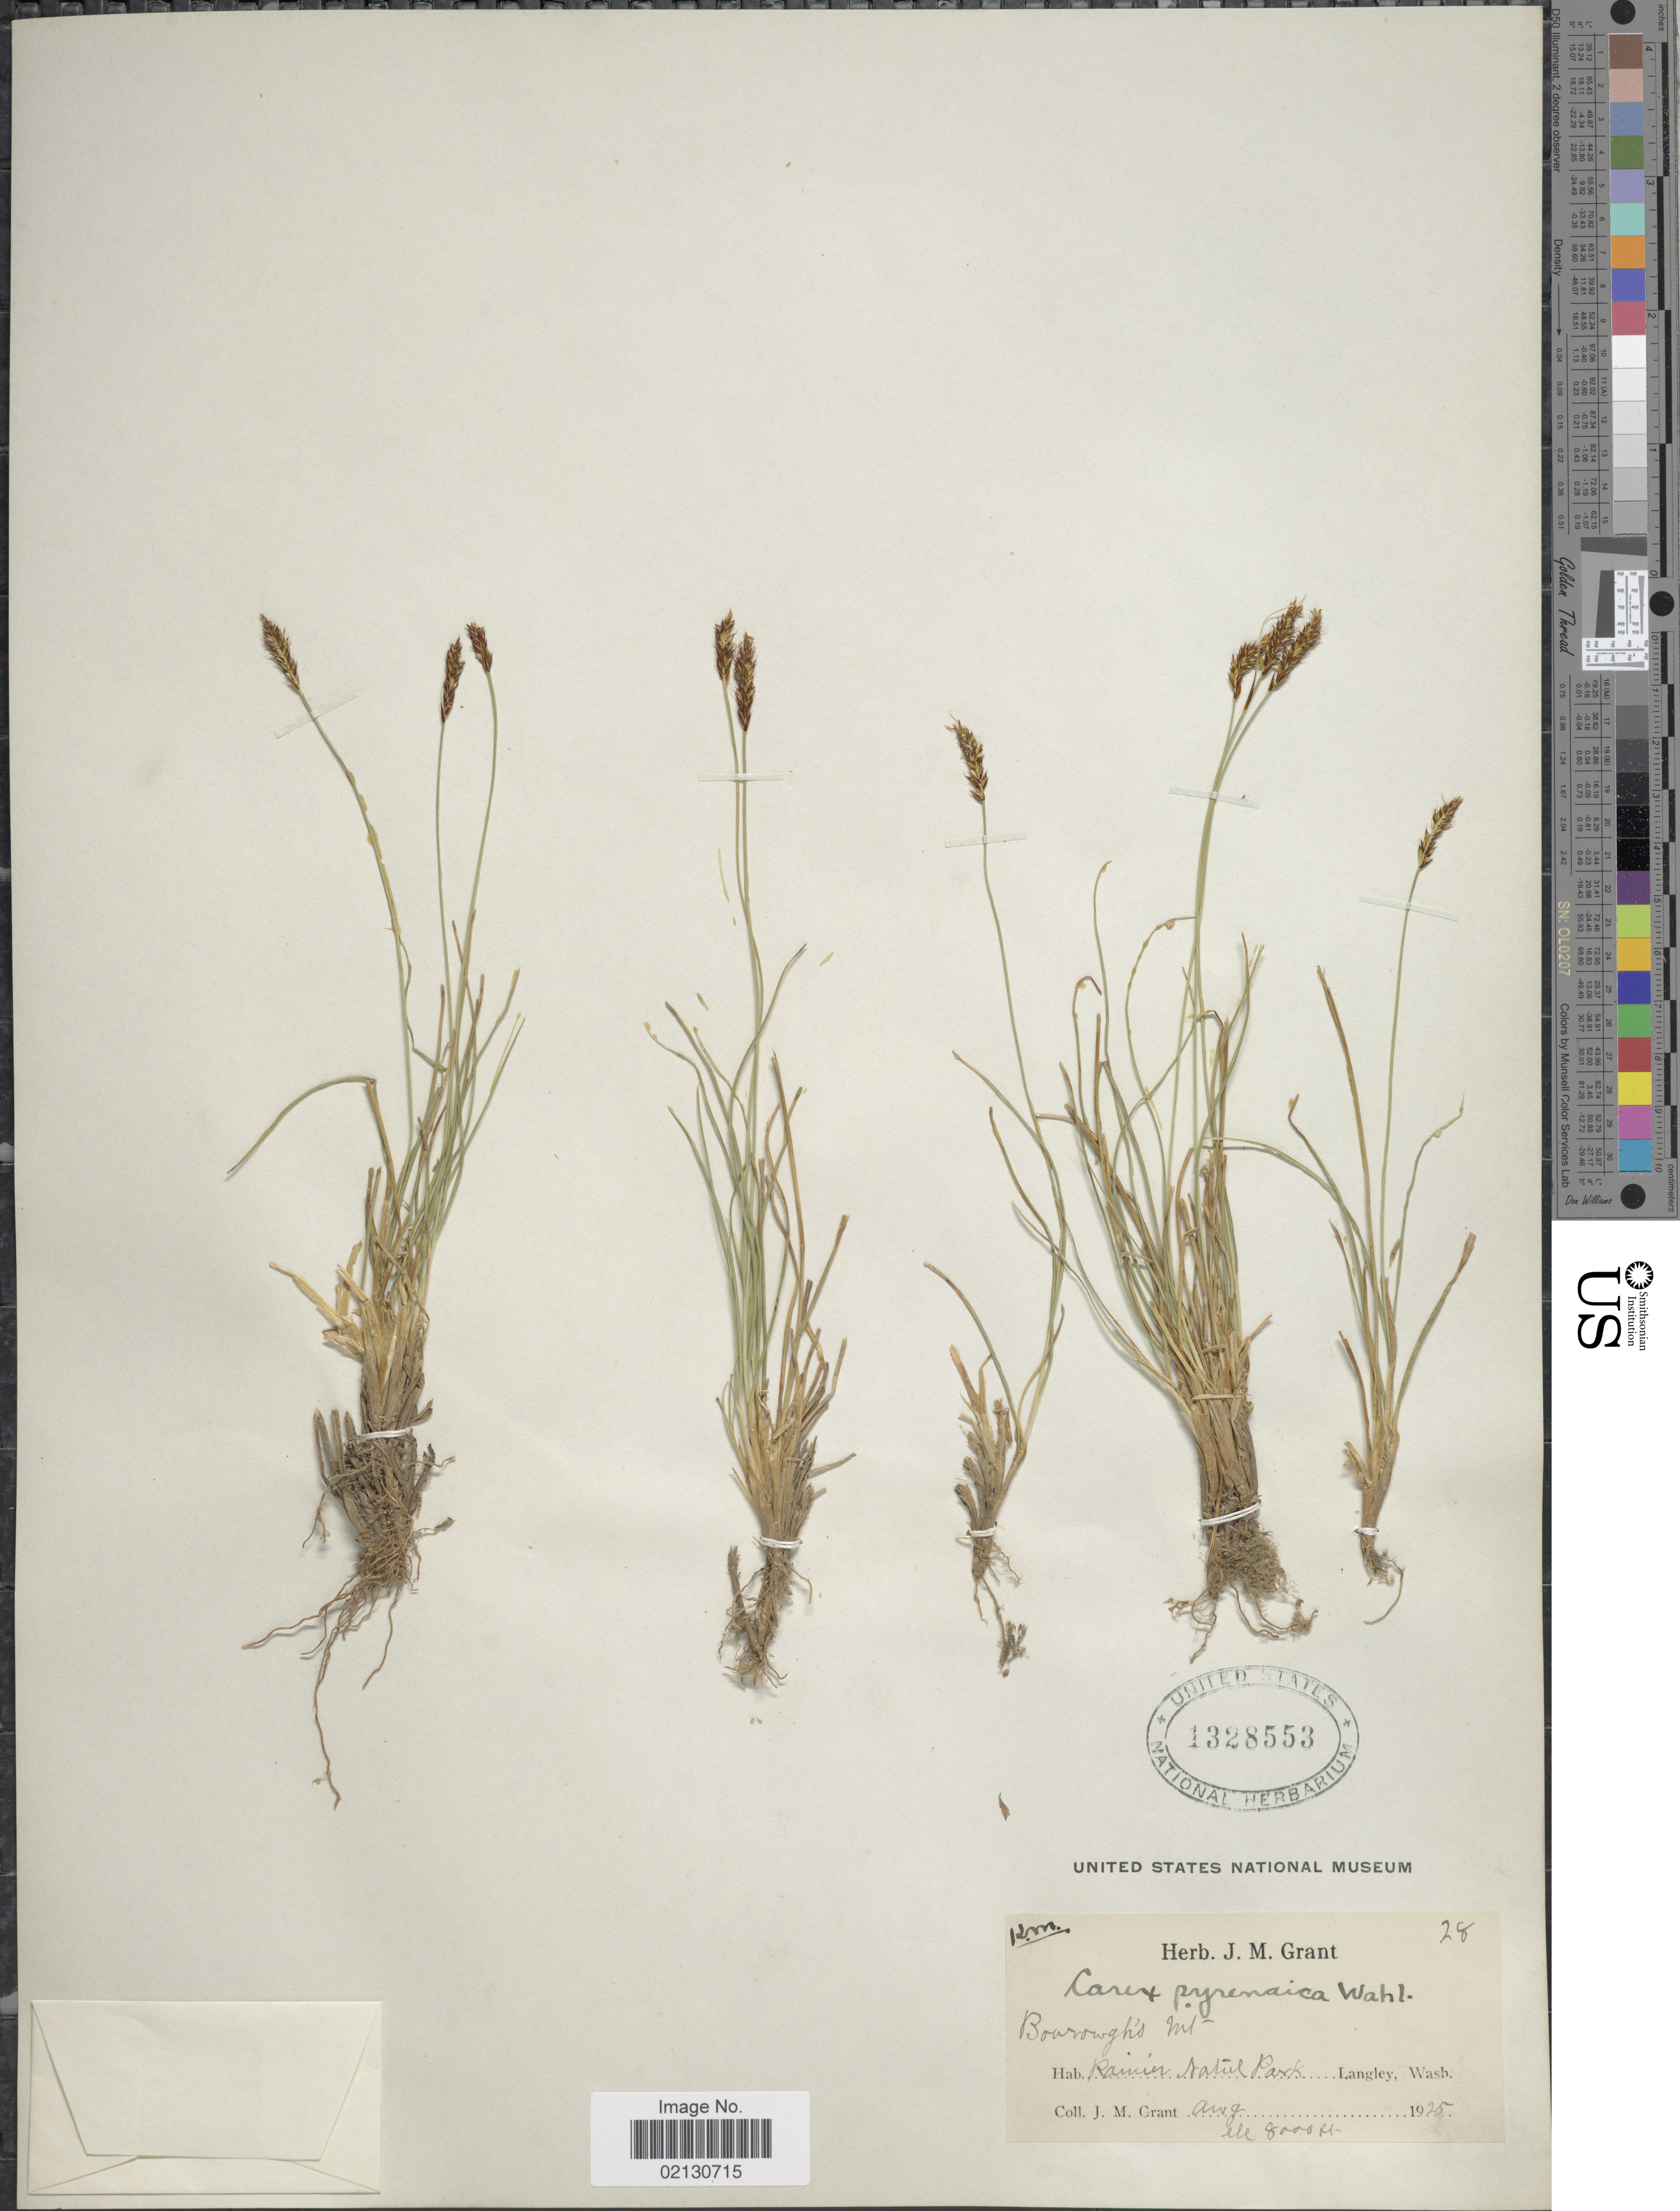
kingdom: Plantae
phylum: Tracheophyta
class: Liliopsida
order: Poales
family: Cyperaceae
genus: Carex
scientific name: Carex micropoda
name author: C.A. Mey.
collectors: J. M. Grant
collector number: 28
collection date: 1925-08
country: United States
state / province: Washington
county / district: Island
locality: Rainier Nature Park. Langley. Bourowgh's Mt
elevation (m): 2438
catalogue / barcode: US 1328553